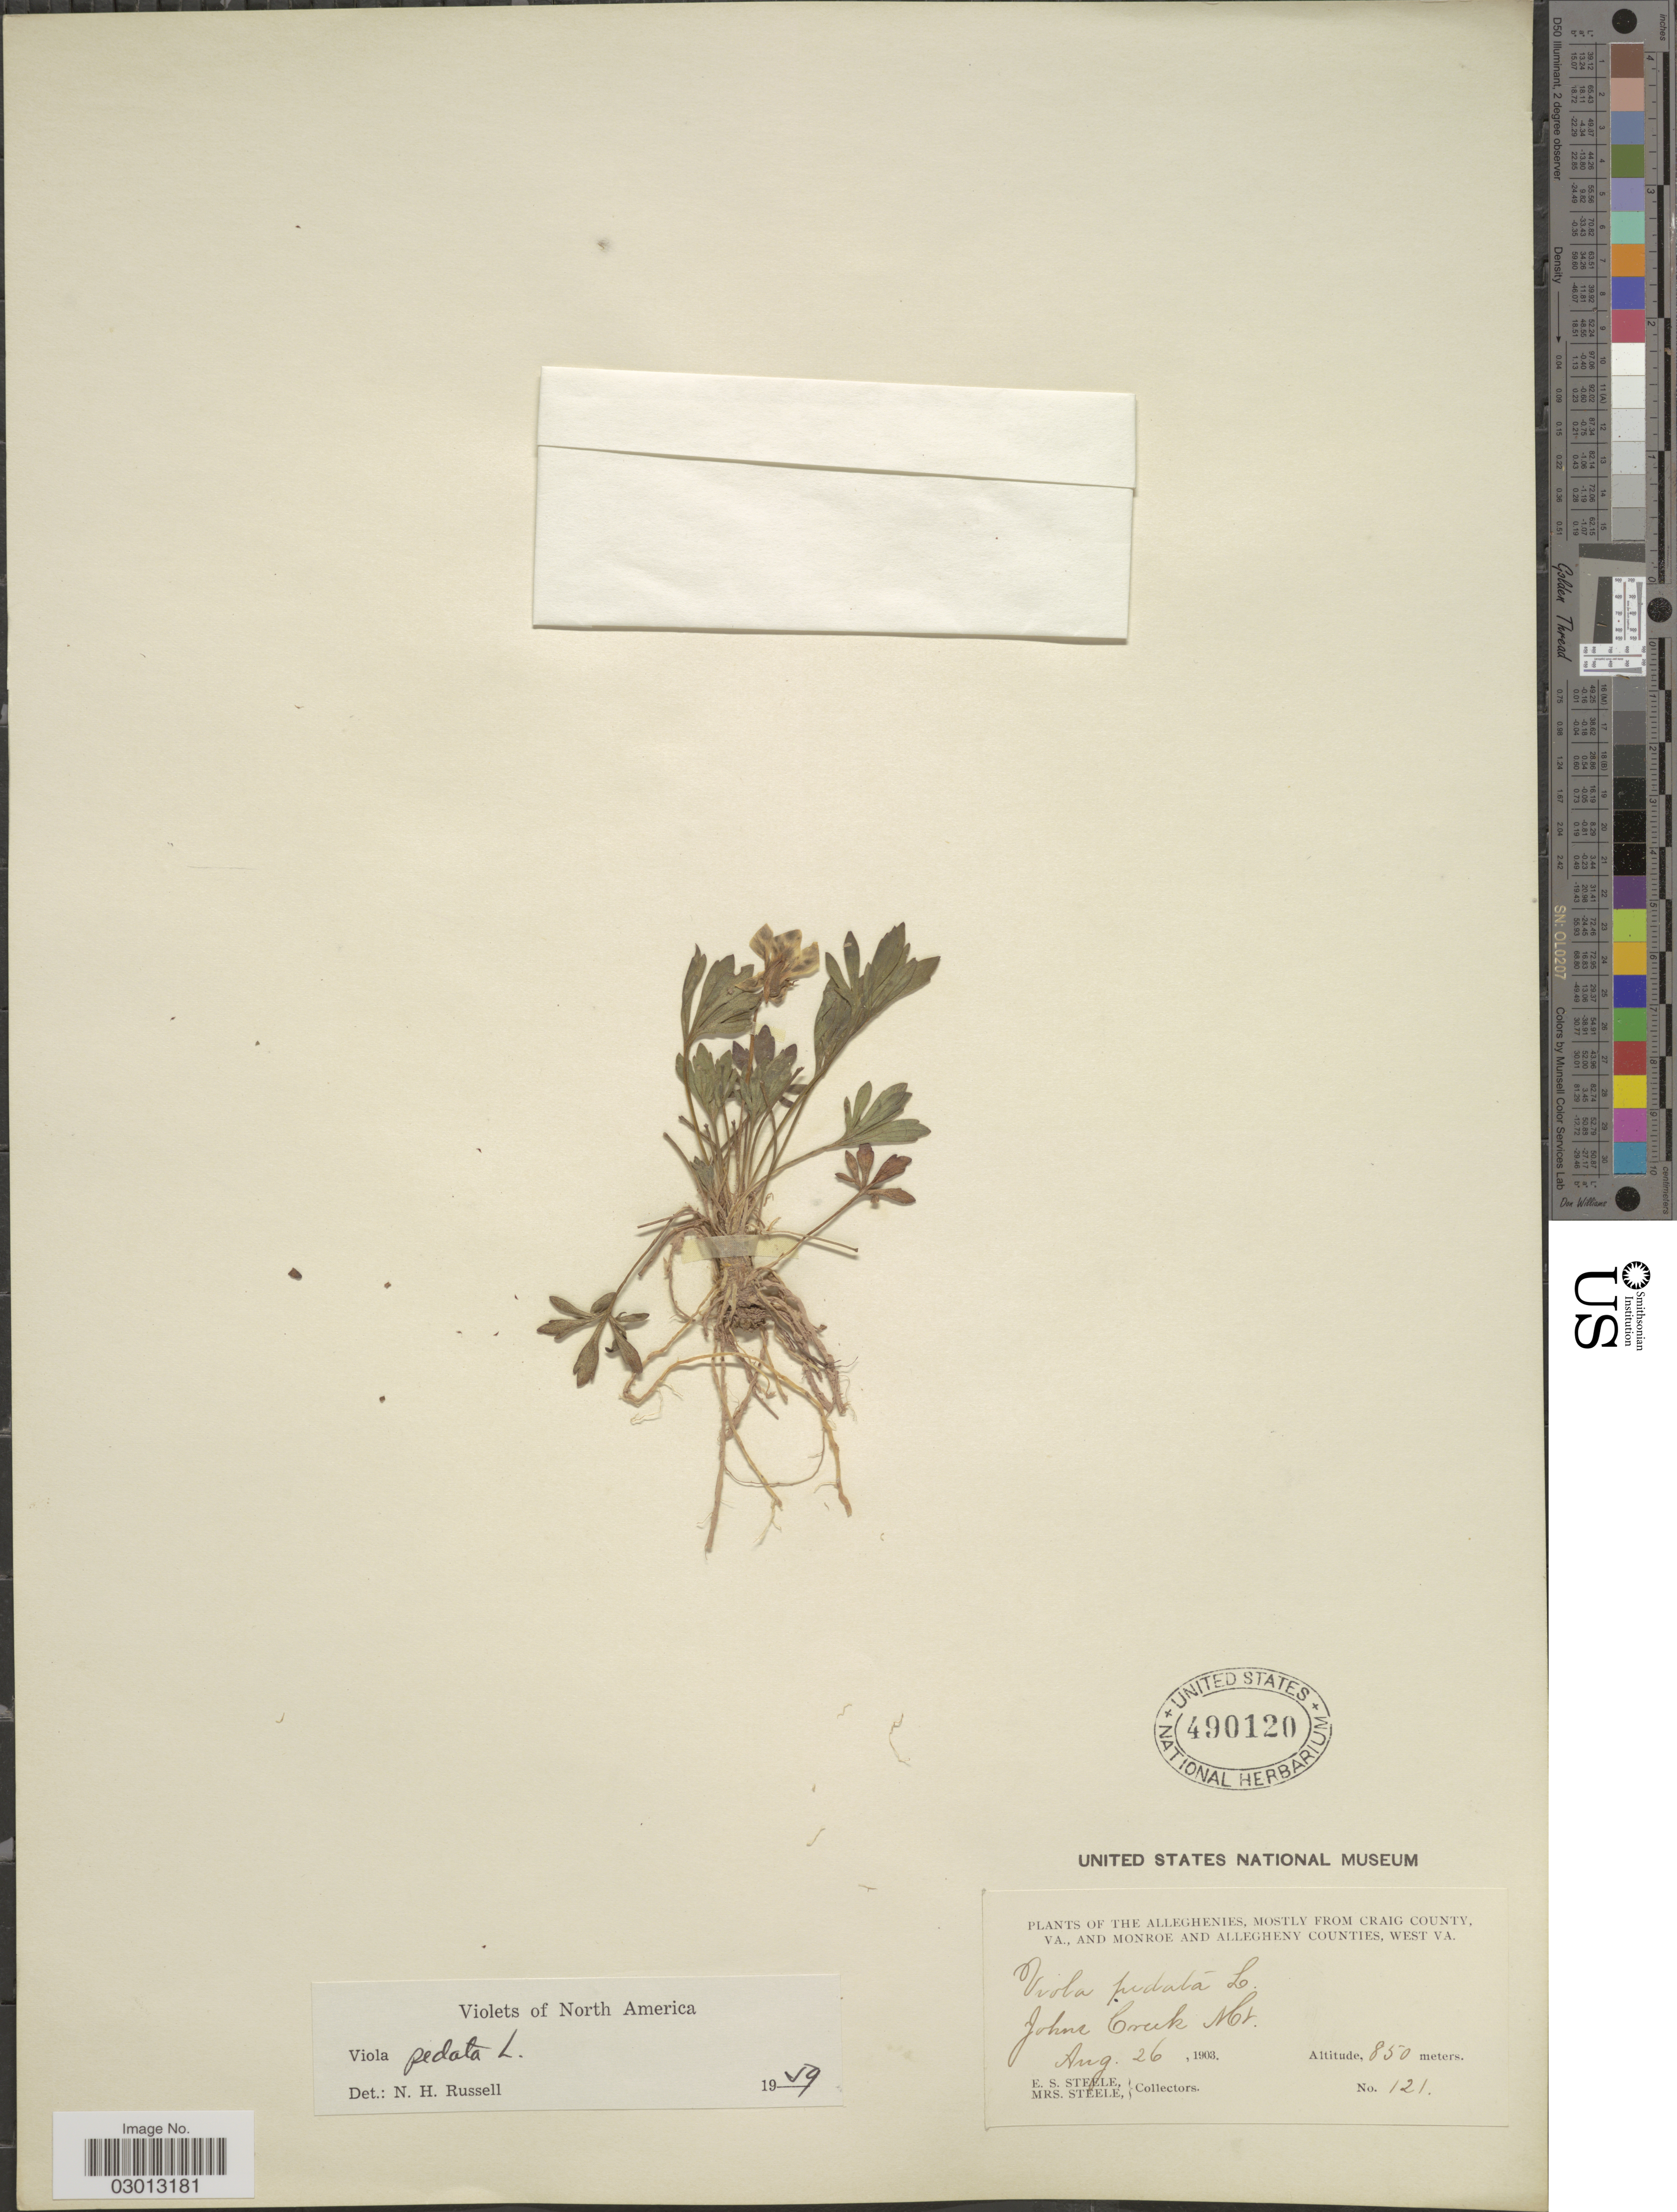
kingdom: Plantae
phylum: Tracheophyta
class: Magnoliopsida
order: Malpighiales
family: Violaceae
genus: Viola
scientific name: Viola pedata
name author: L.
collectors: E. Steele & Mrs. E. S. Steele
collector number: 121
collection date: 1903-08-26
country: United States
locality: The Alleghenies, Mostly from Craig County, Va., and Monroe and Allegheny Counties, West Va. John Creek Mt.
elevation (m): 850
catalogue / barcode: US 490120